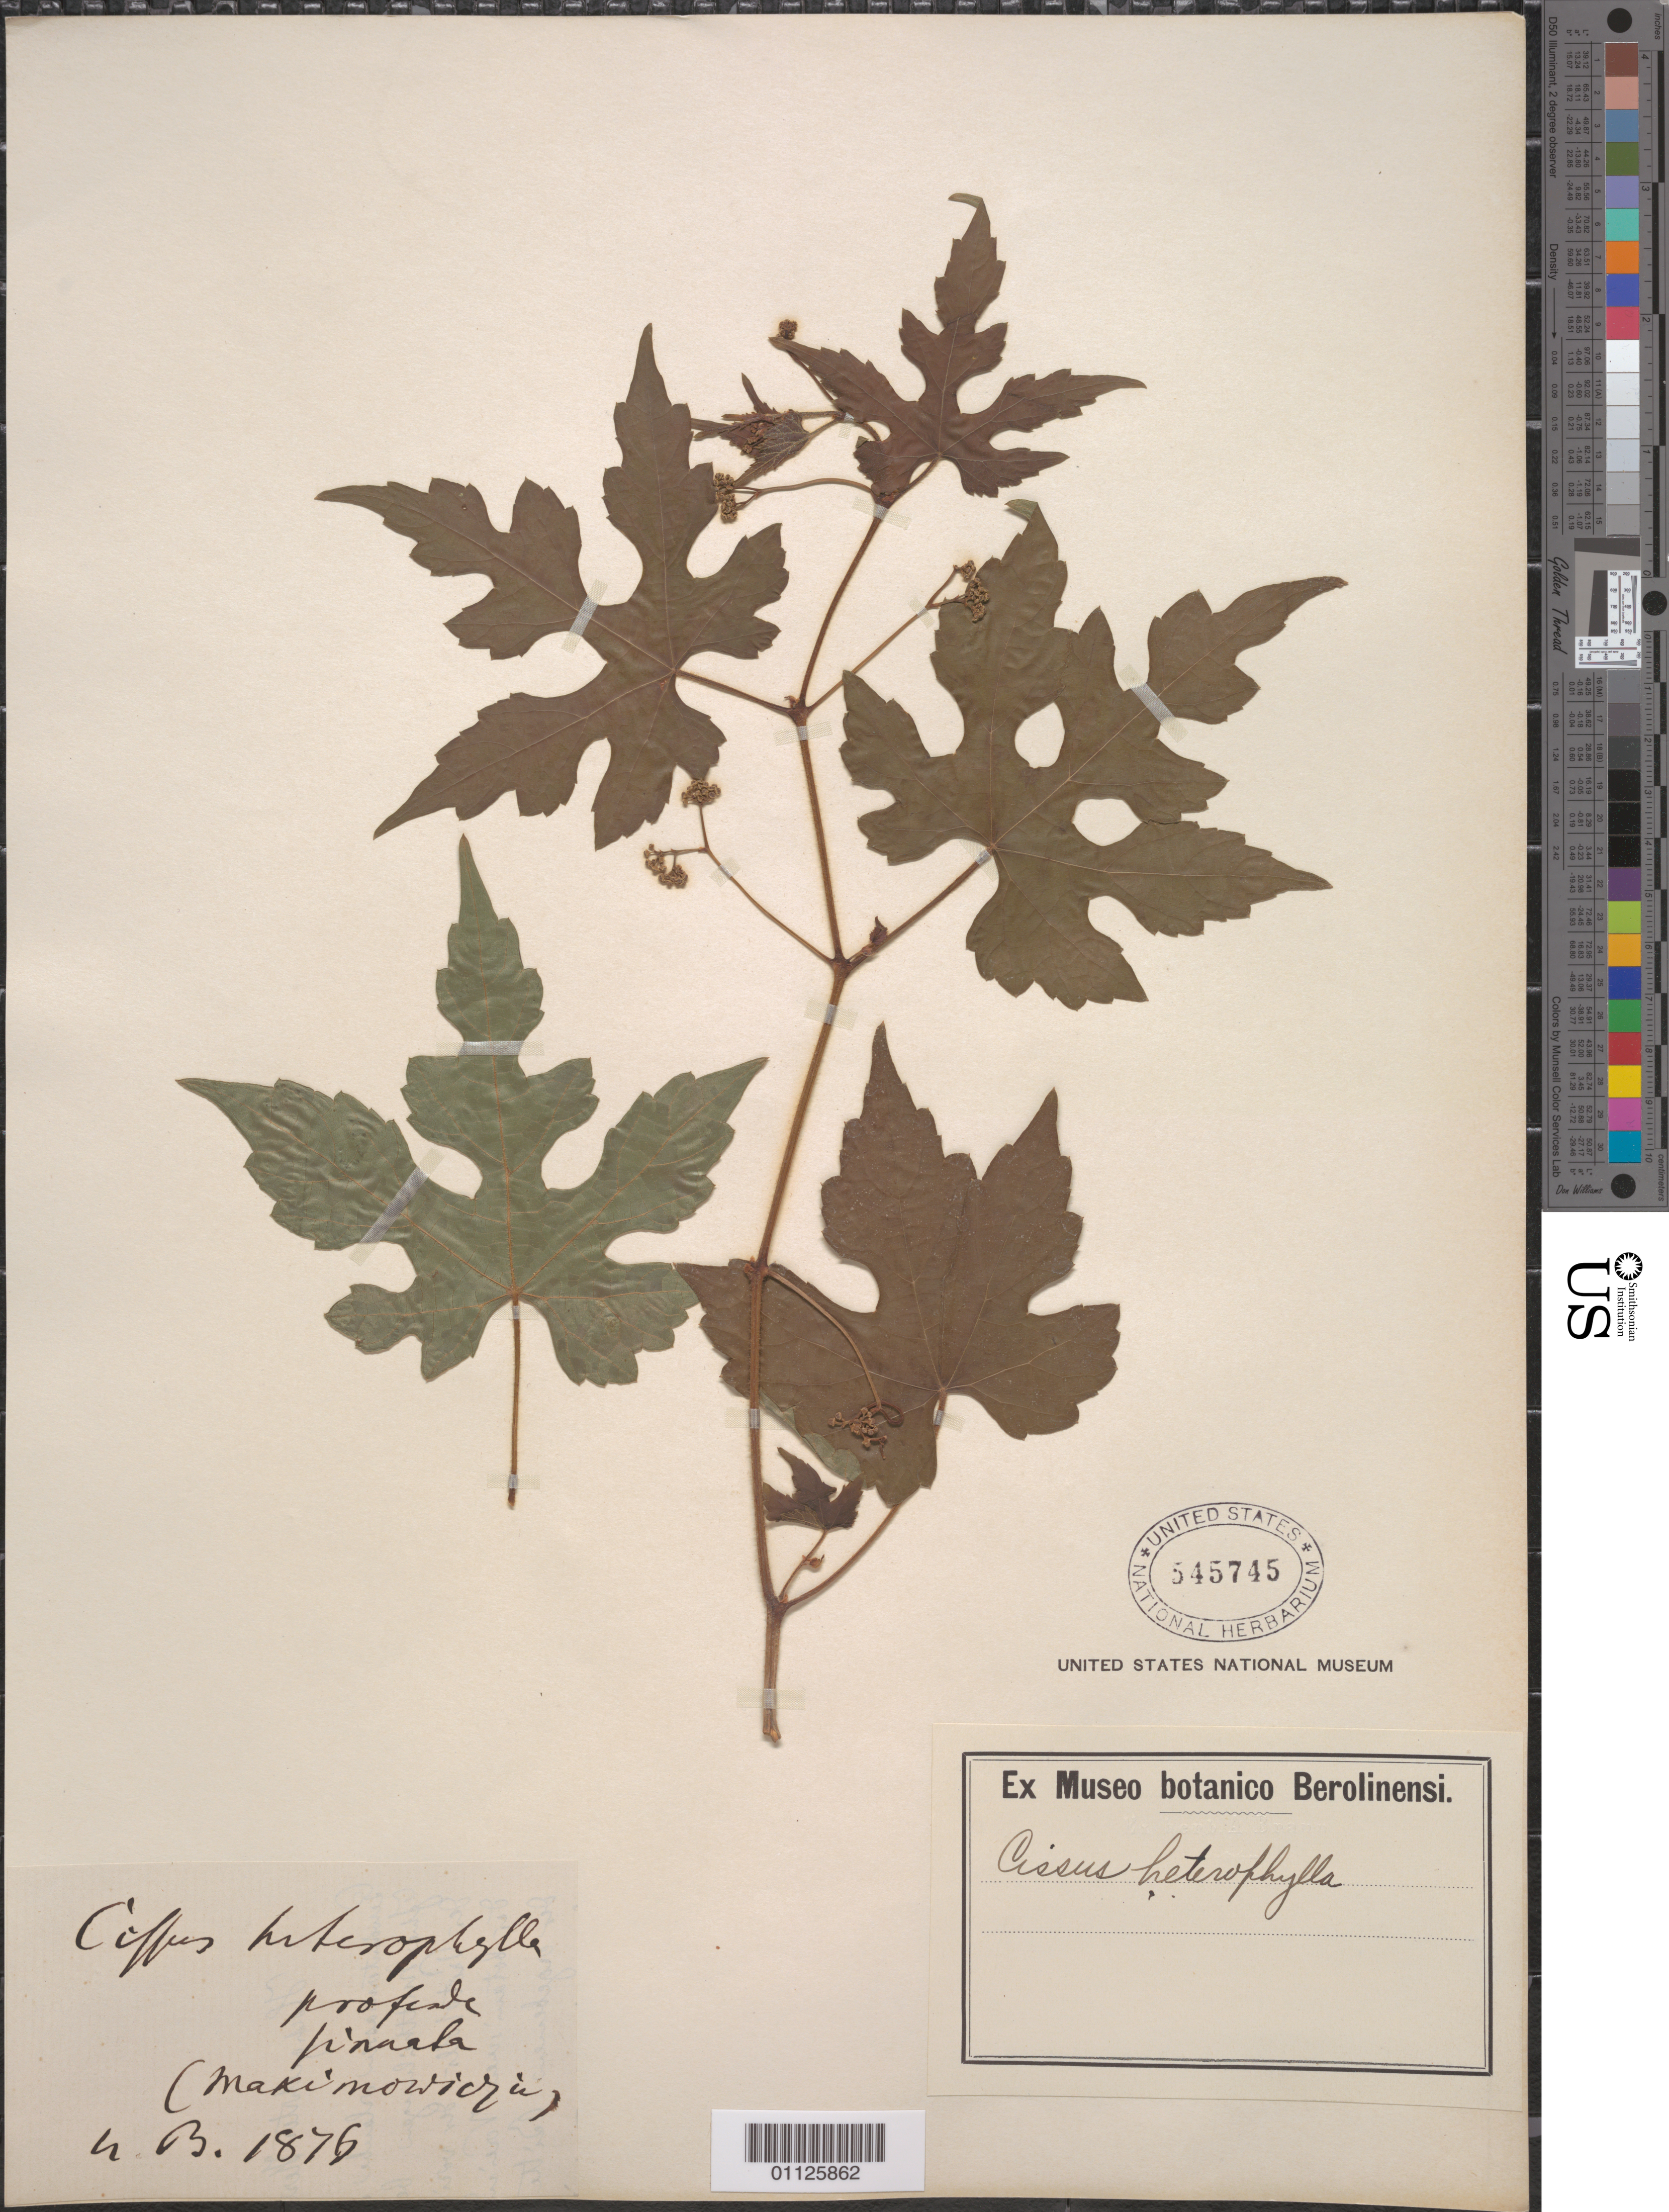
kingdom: Plantae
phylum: Tracheophyta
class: Magnoliopsida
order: Vitales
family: Vitaceae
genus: Cissus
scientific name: Cissus heterophylla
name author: Wall.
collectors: ex Museo Bot. Berol.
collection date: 1876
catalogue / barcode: US 545745